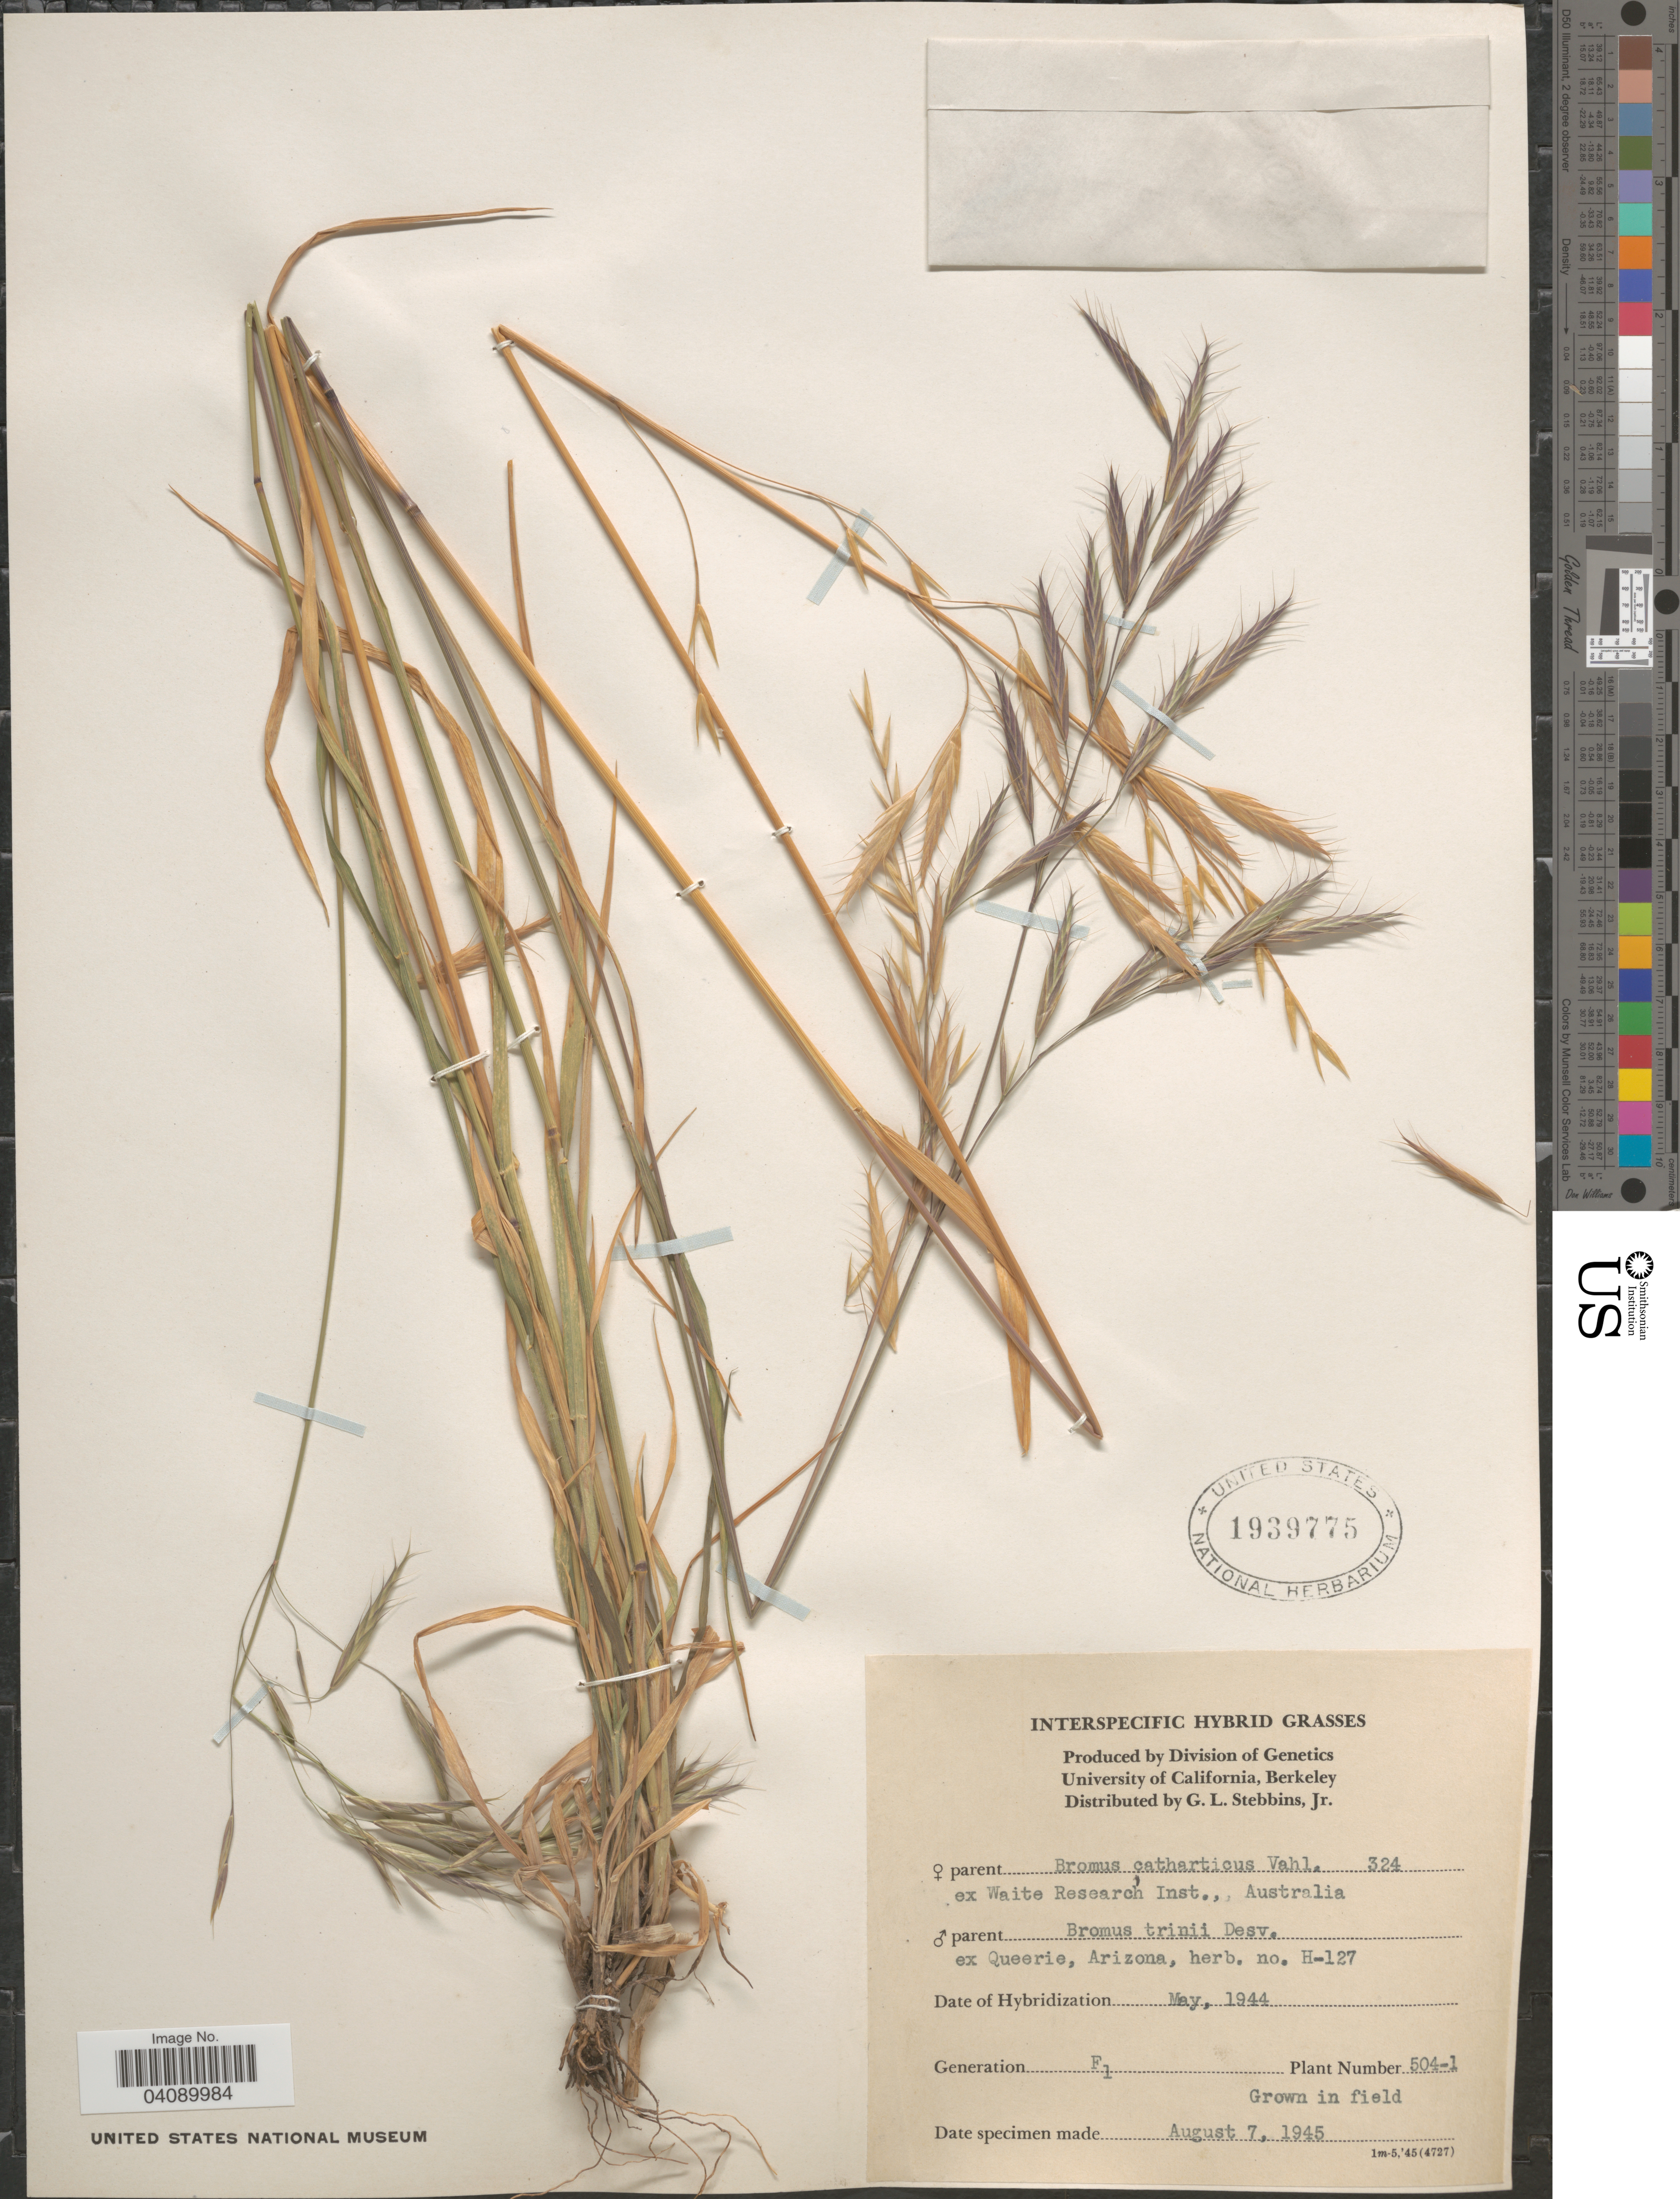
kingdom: Plantae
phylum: Tracheophyta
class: Liliopsida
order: Poales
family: Poaceae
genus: Bromus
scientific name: Bromus sp.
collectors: G. L. Stebbins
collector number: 504-1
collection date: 1945-08-07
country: United States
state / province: California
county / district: Alameda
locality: University of California, Berkeley. Grown in field.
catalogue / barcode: US 1939775